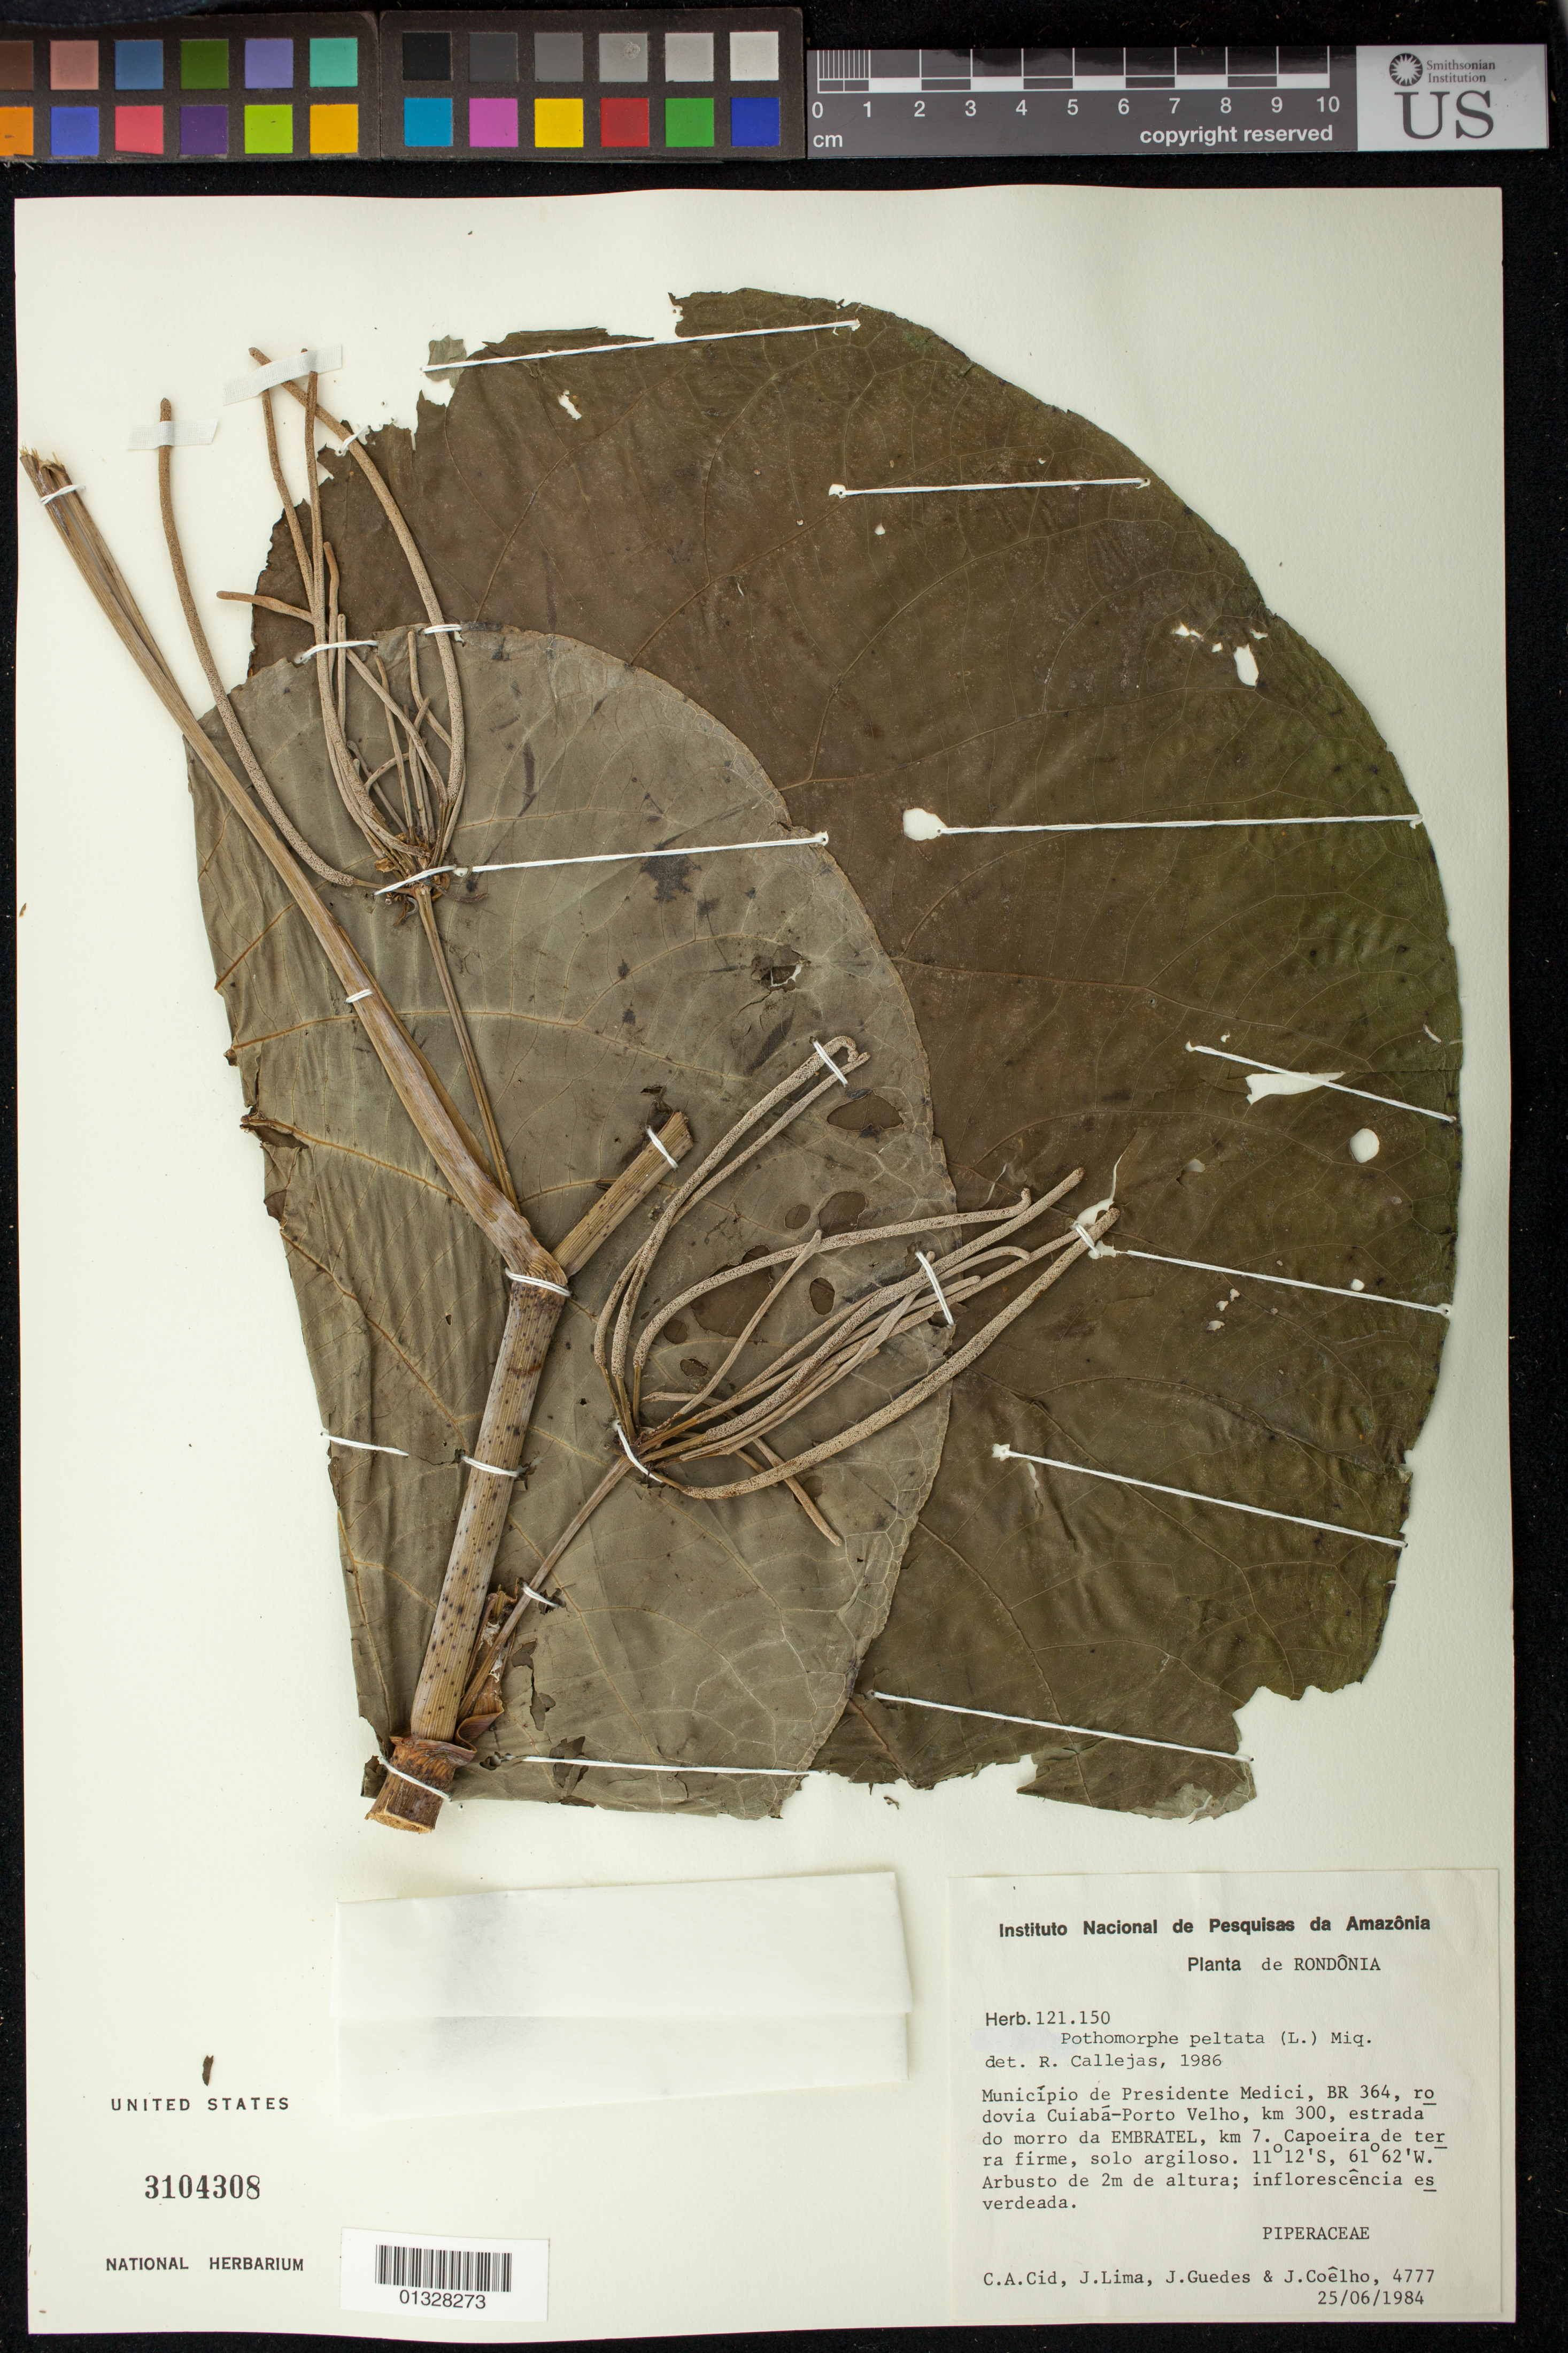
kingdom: Plantae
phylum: Tracheophyta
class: Magnoliopsida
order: Piperales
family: Piperaceae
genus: Piper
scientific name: Piper peltatum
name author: L.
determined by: Strong, M. T., (US), Smithsonian Institution - National Museum of Natural History (UNITED STATES)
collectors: C. A. Cid Ferreira, J. Lima, J. Guedes & J. Coelho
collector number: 4777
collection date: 1984-06-25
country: Brazil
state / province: Rondônia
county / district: Presidente Médici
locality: BR-364, rodovia Cuiabá-Porto Velho, km 300, estrada do morro da EMBRATEL, km 7.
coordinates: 11 12 S, 61 62 W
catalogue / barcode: US 3104308